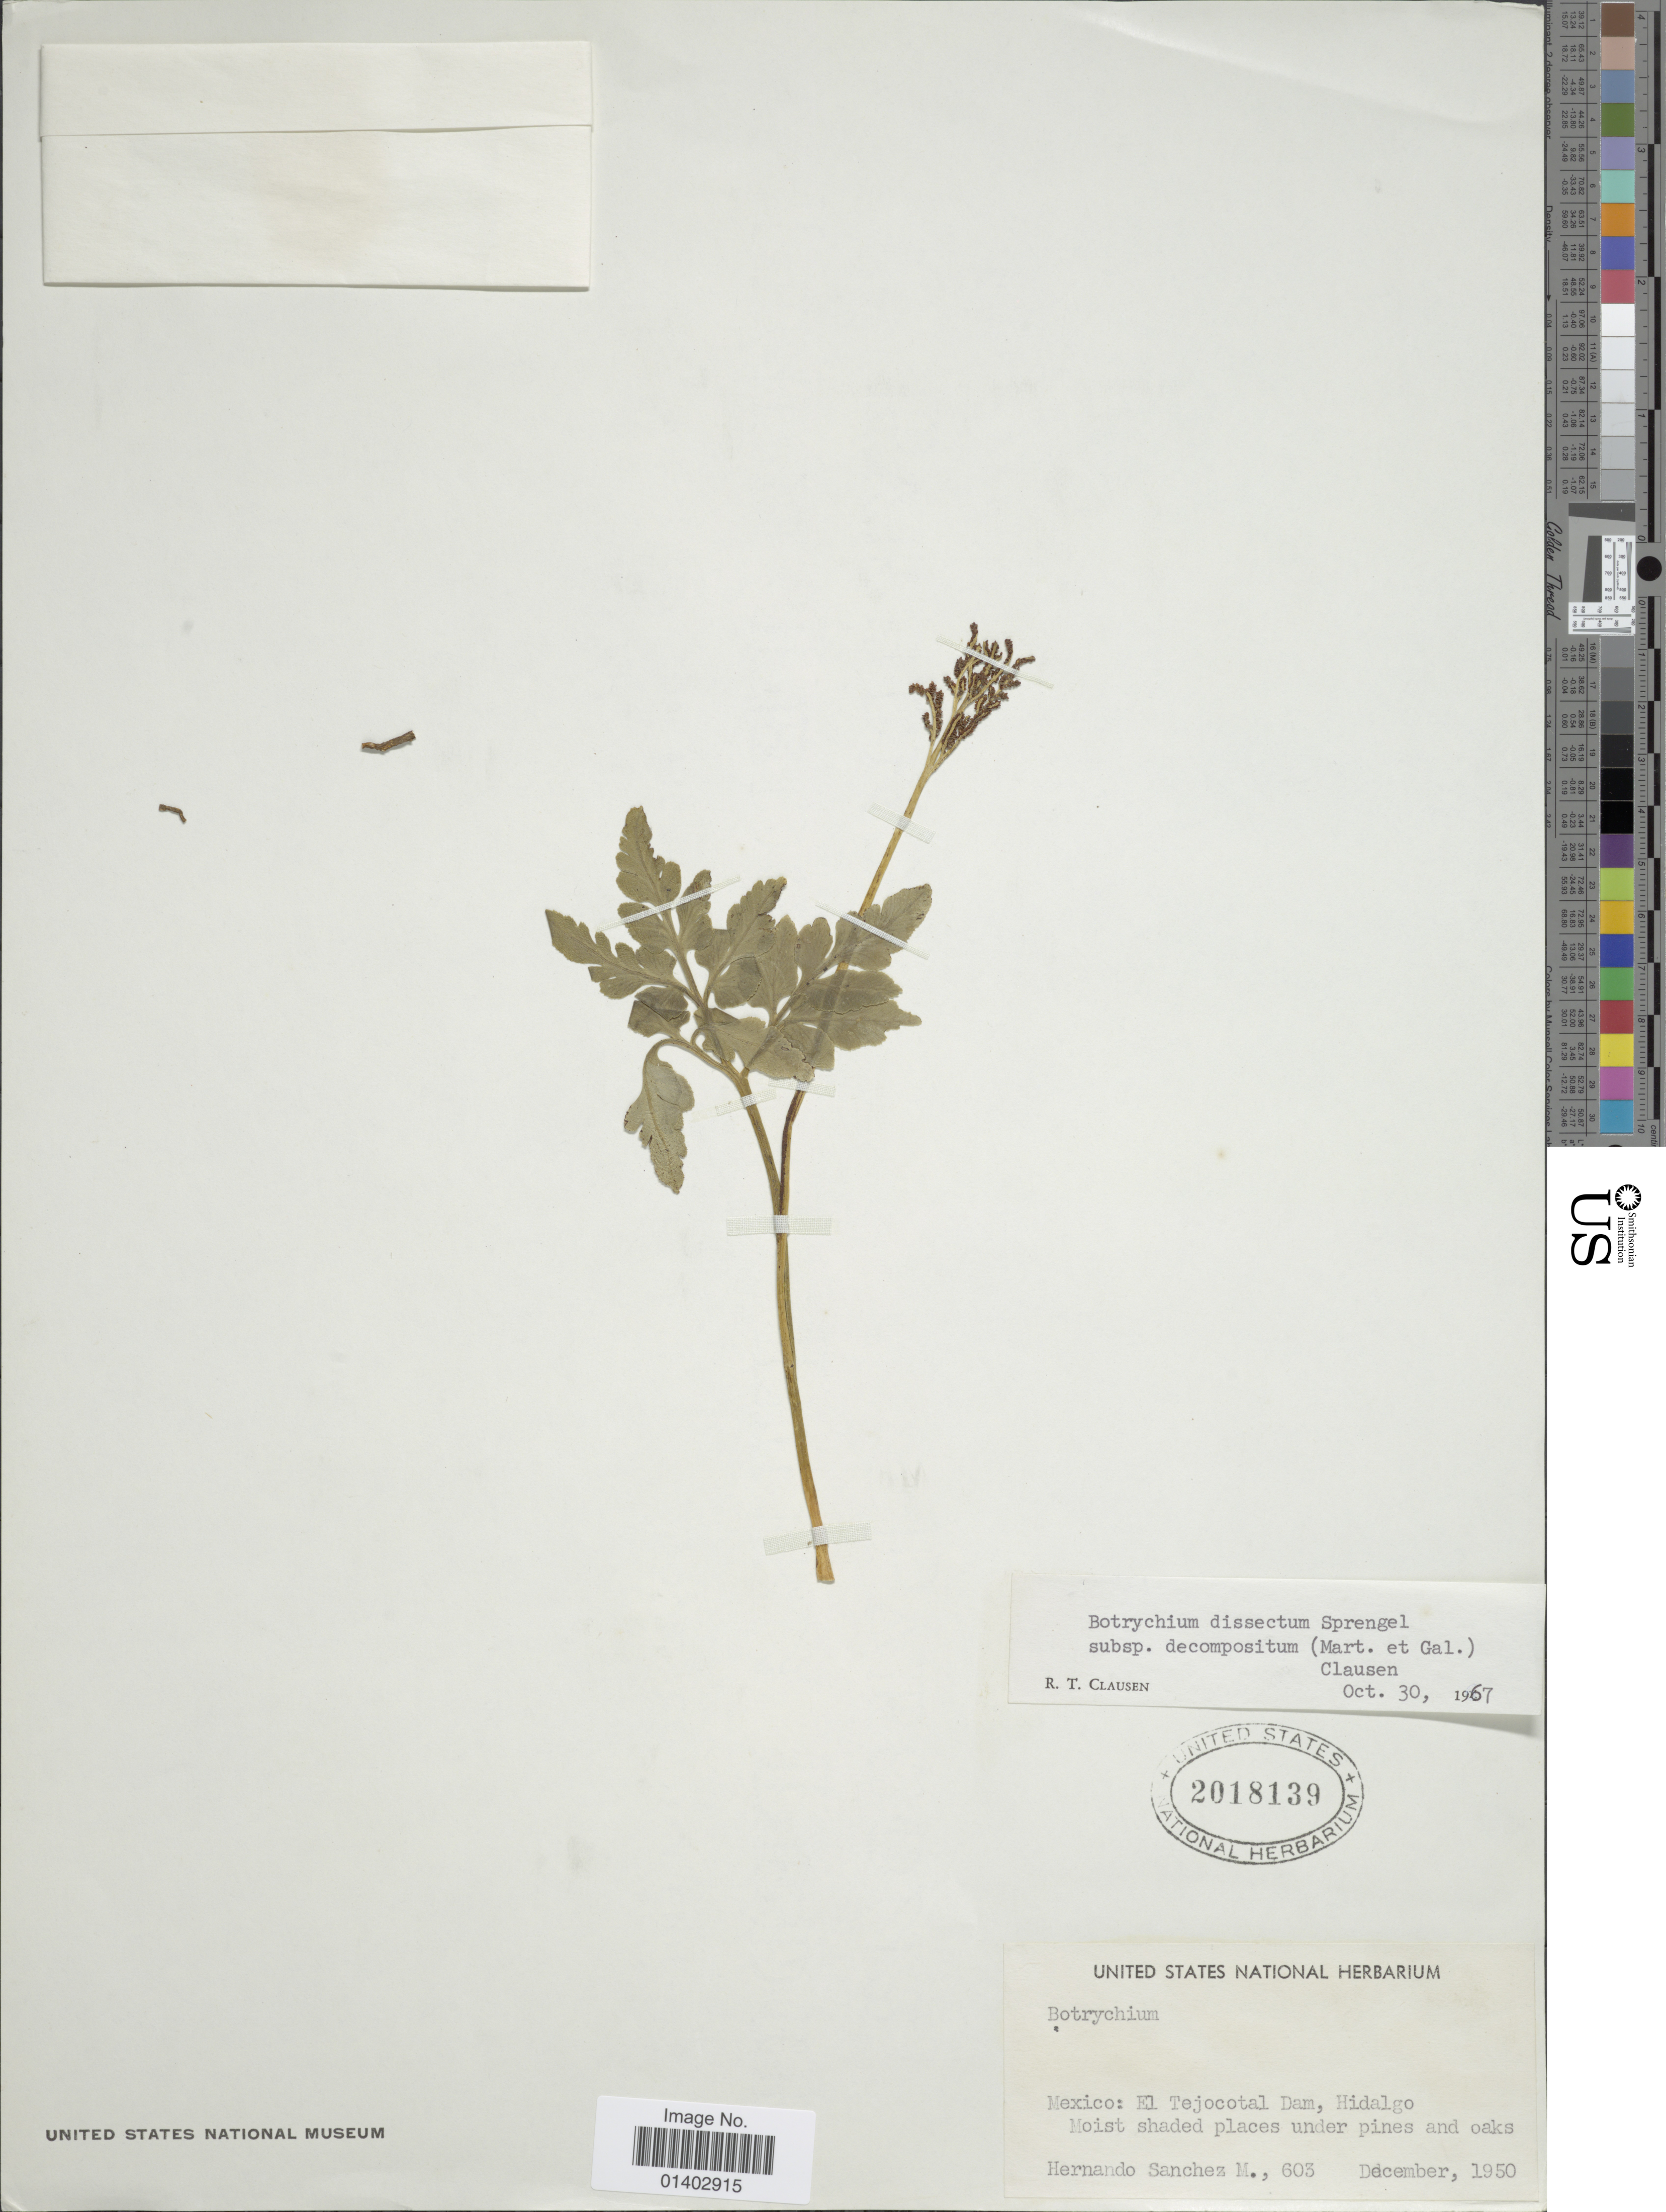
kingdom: Plantae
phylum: Tracheophyta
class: Polypodiopsida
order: Ophioglossales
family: Ophioglossaceae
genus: Botrychium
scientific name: Botrychium dissectum subsp. decompositum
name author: (M. Martens & Galeotti) R.T. Clausen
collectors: H. Sánchez-Mejorada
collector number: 603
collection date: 1950-12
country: Mexico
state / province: Hidalgo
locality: El Tejocotal Dam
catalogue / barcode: US 2018139